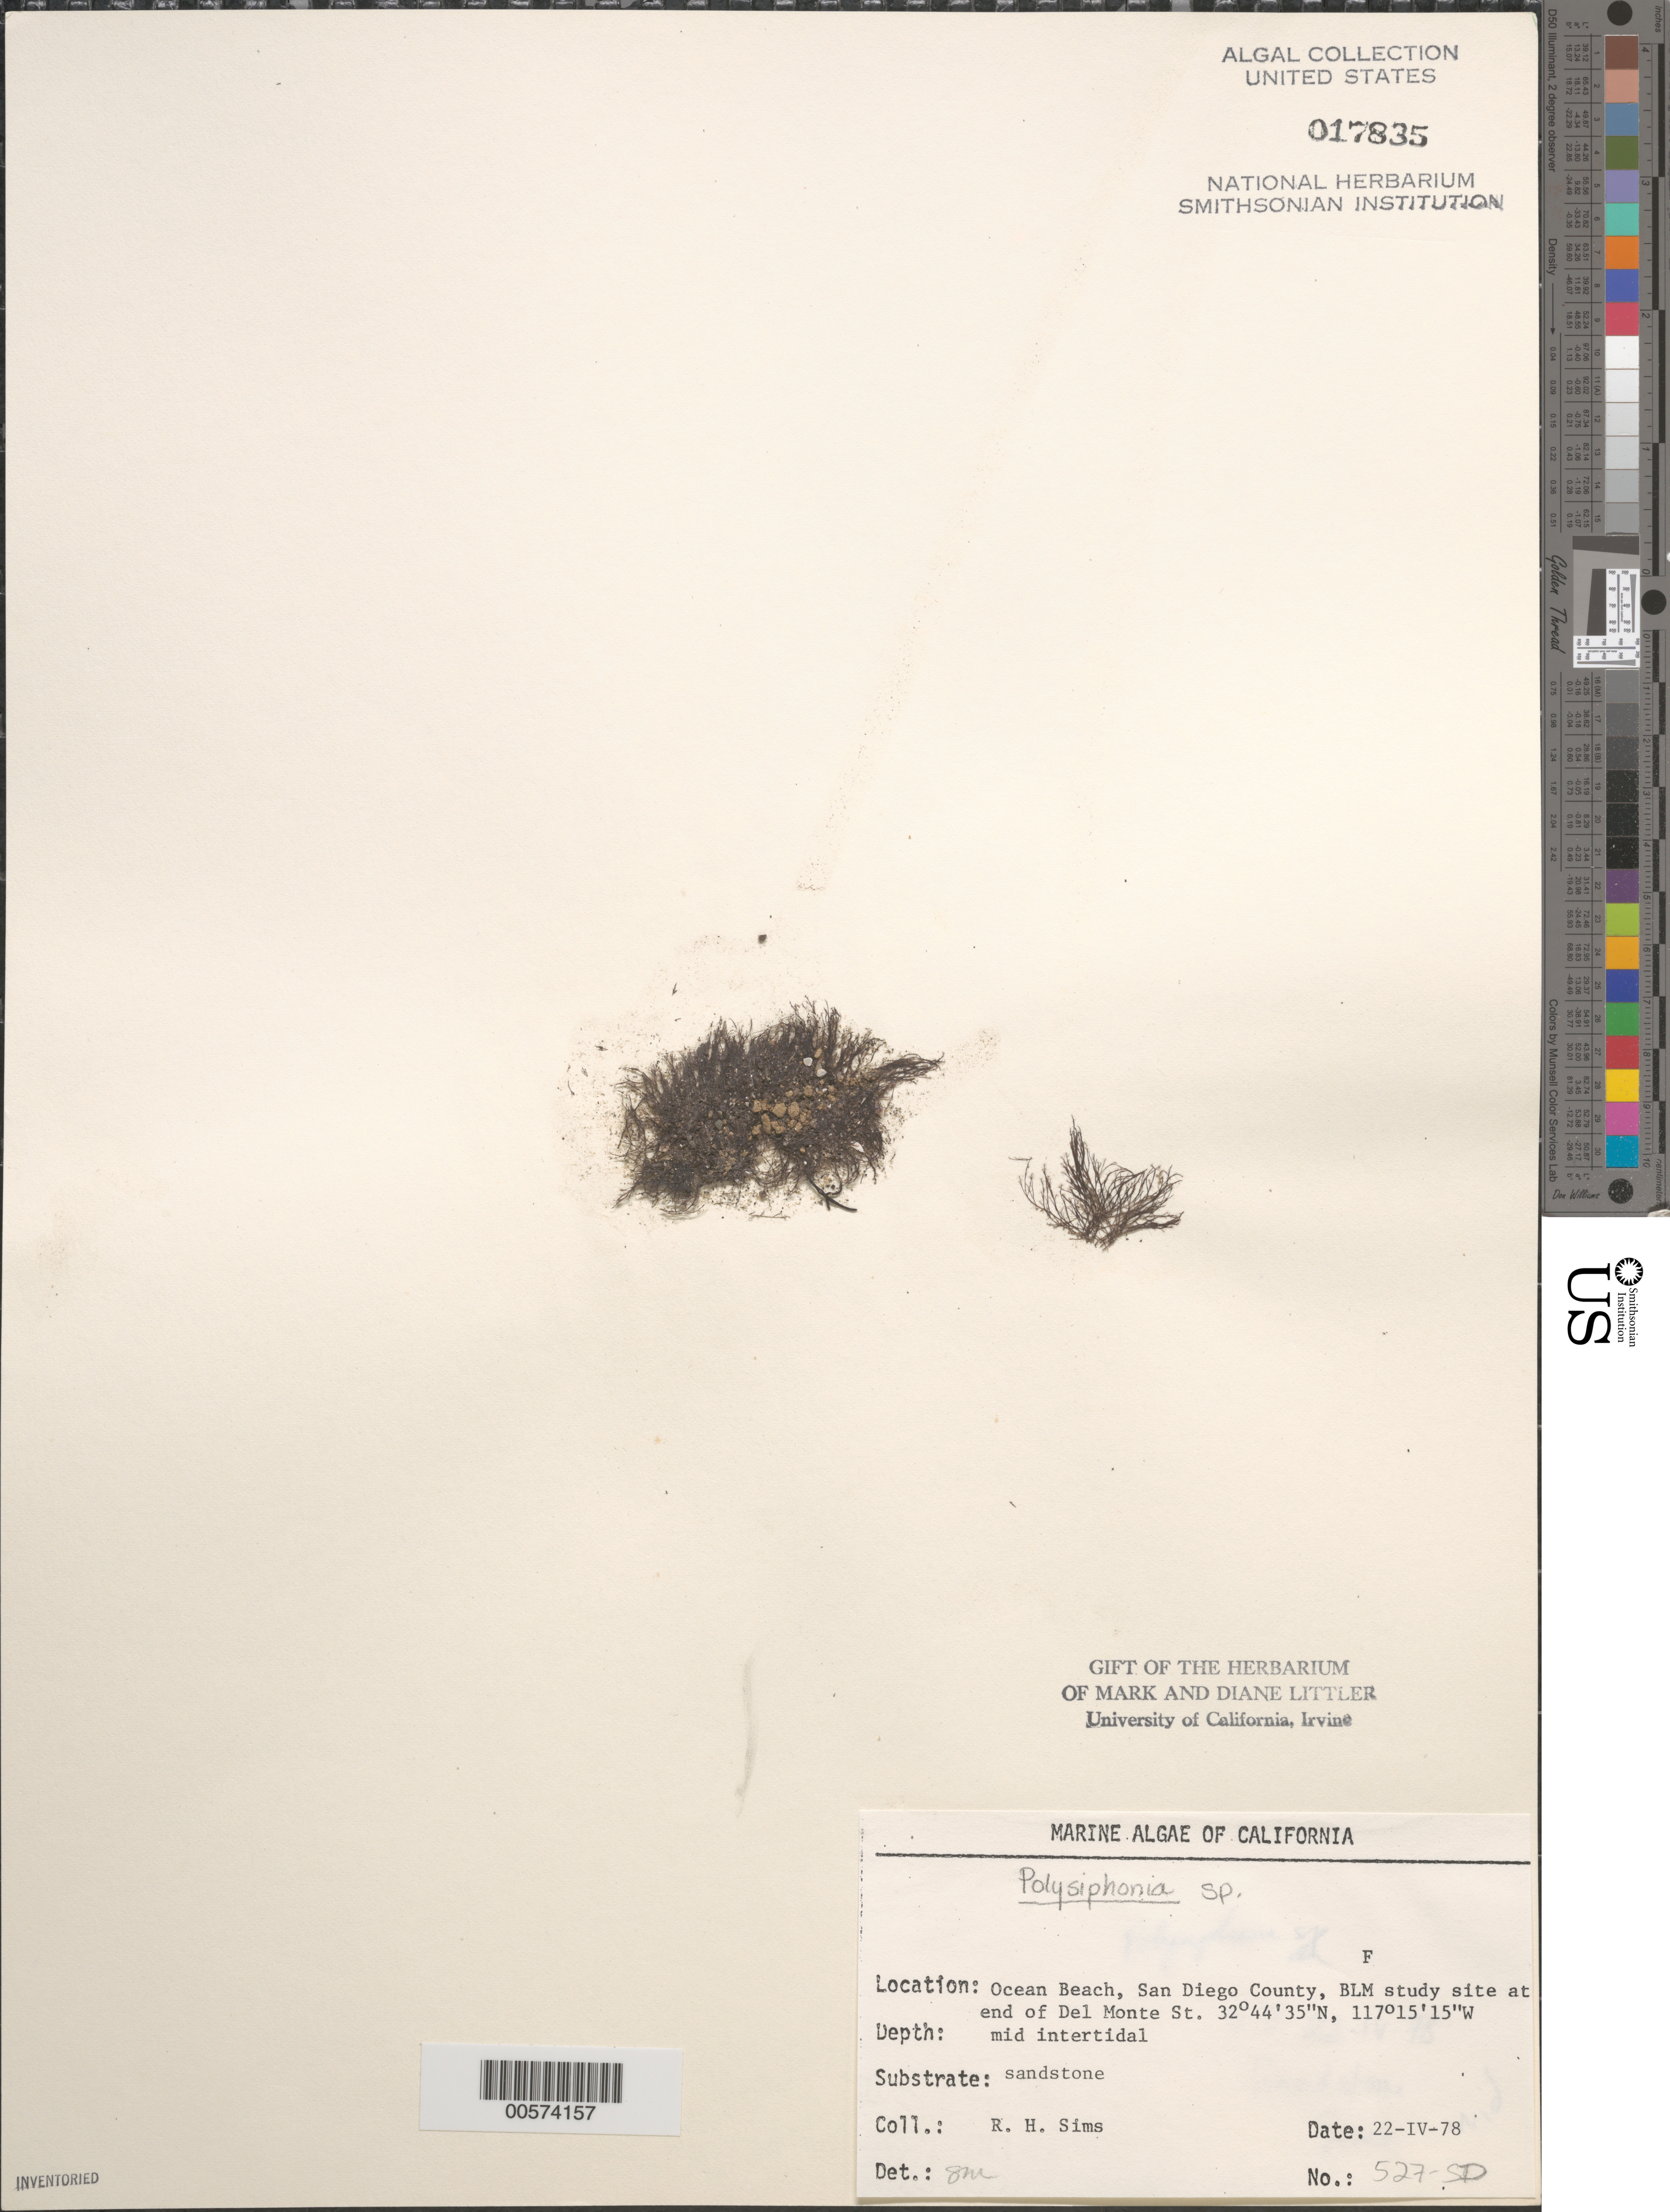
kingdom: Plantae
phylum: Rhodophyta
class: Florideophyceae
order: Ceramiales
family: Rhodomelaceae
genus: Polysiphonia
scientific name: Polysiphonia sp.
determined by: Murray, S. N.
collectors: R. H. Sims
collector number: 527-sd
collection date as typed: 22 Apr 1978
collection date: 1978-04-22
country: United States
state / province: California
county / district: San Diego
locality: Ocean Beach, end of Del Monte Street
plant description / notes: BLM-SOCALBIGHT Rocky Intertidal Survey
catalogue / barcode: US 17835